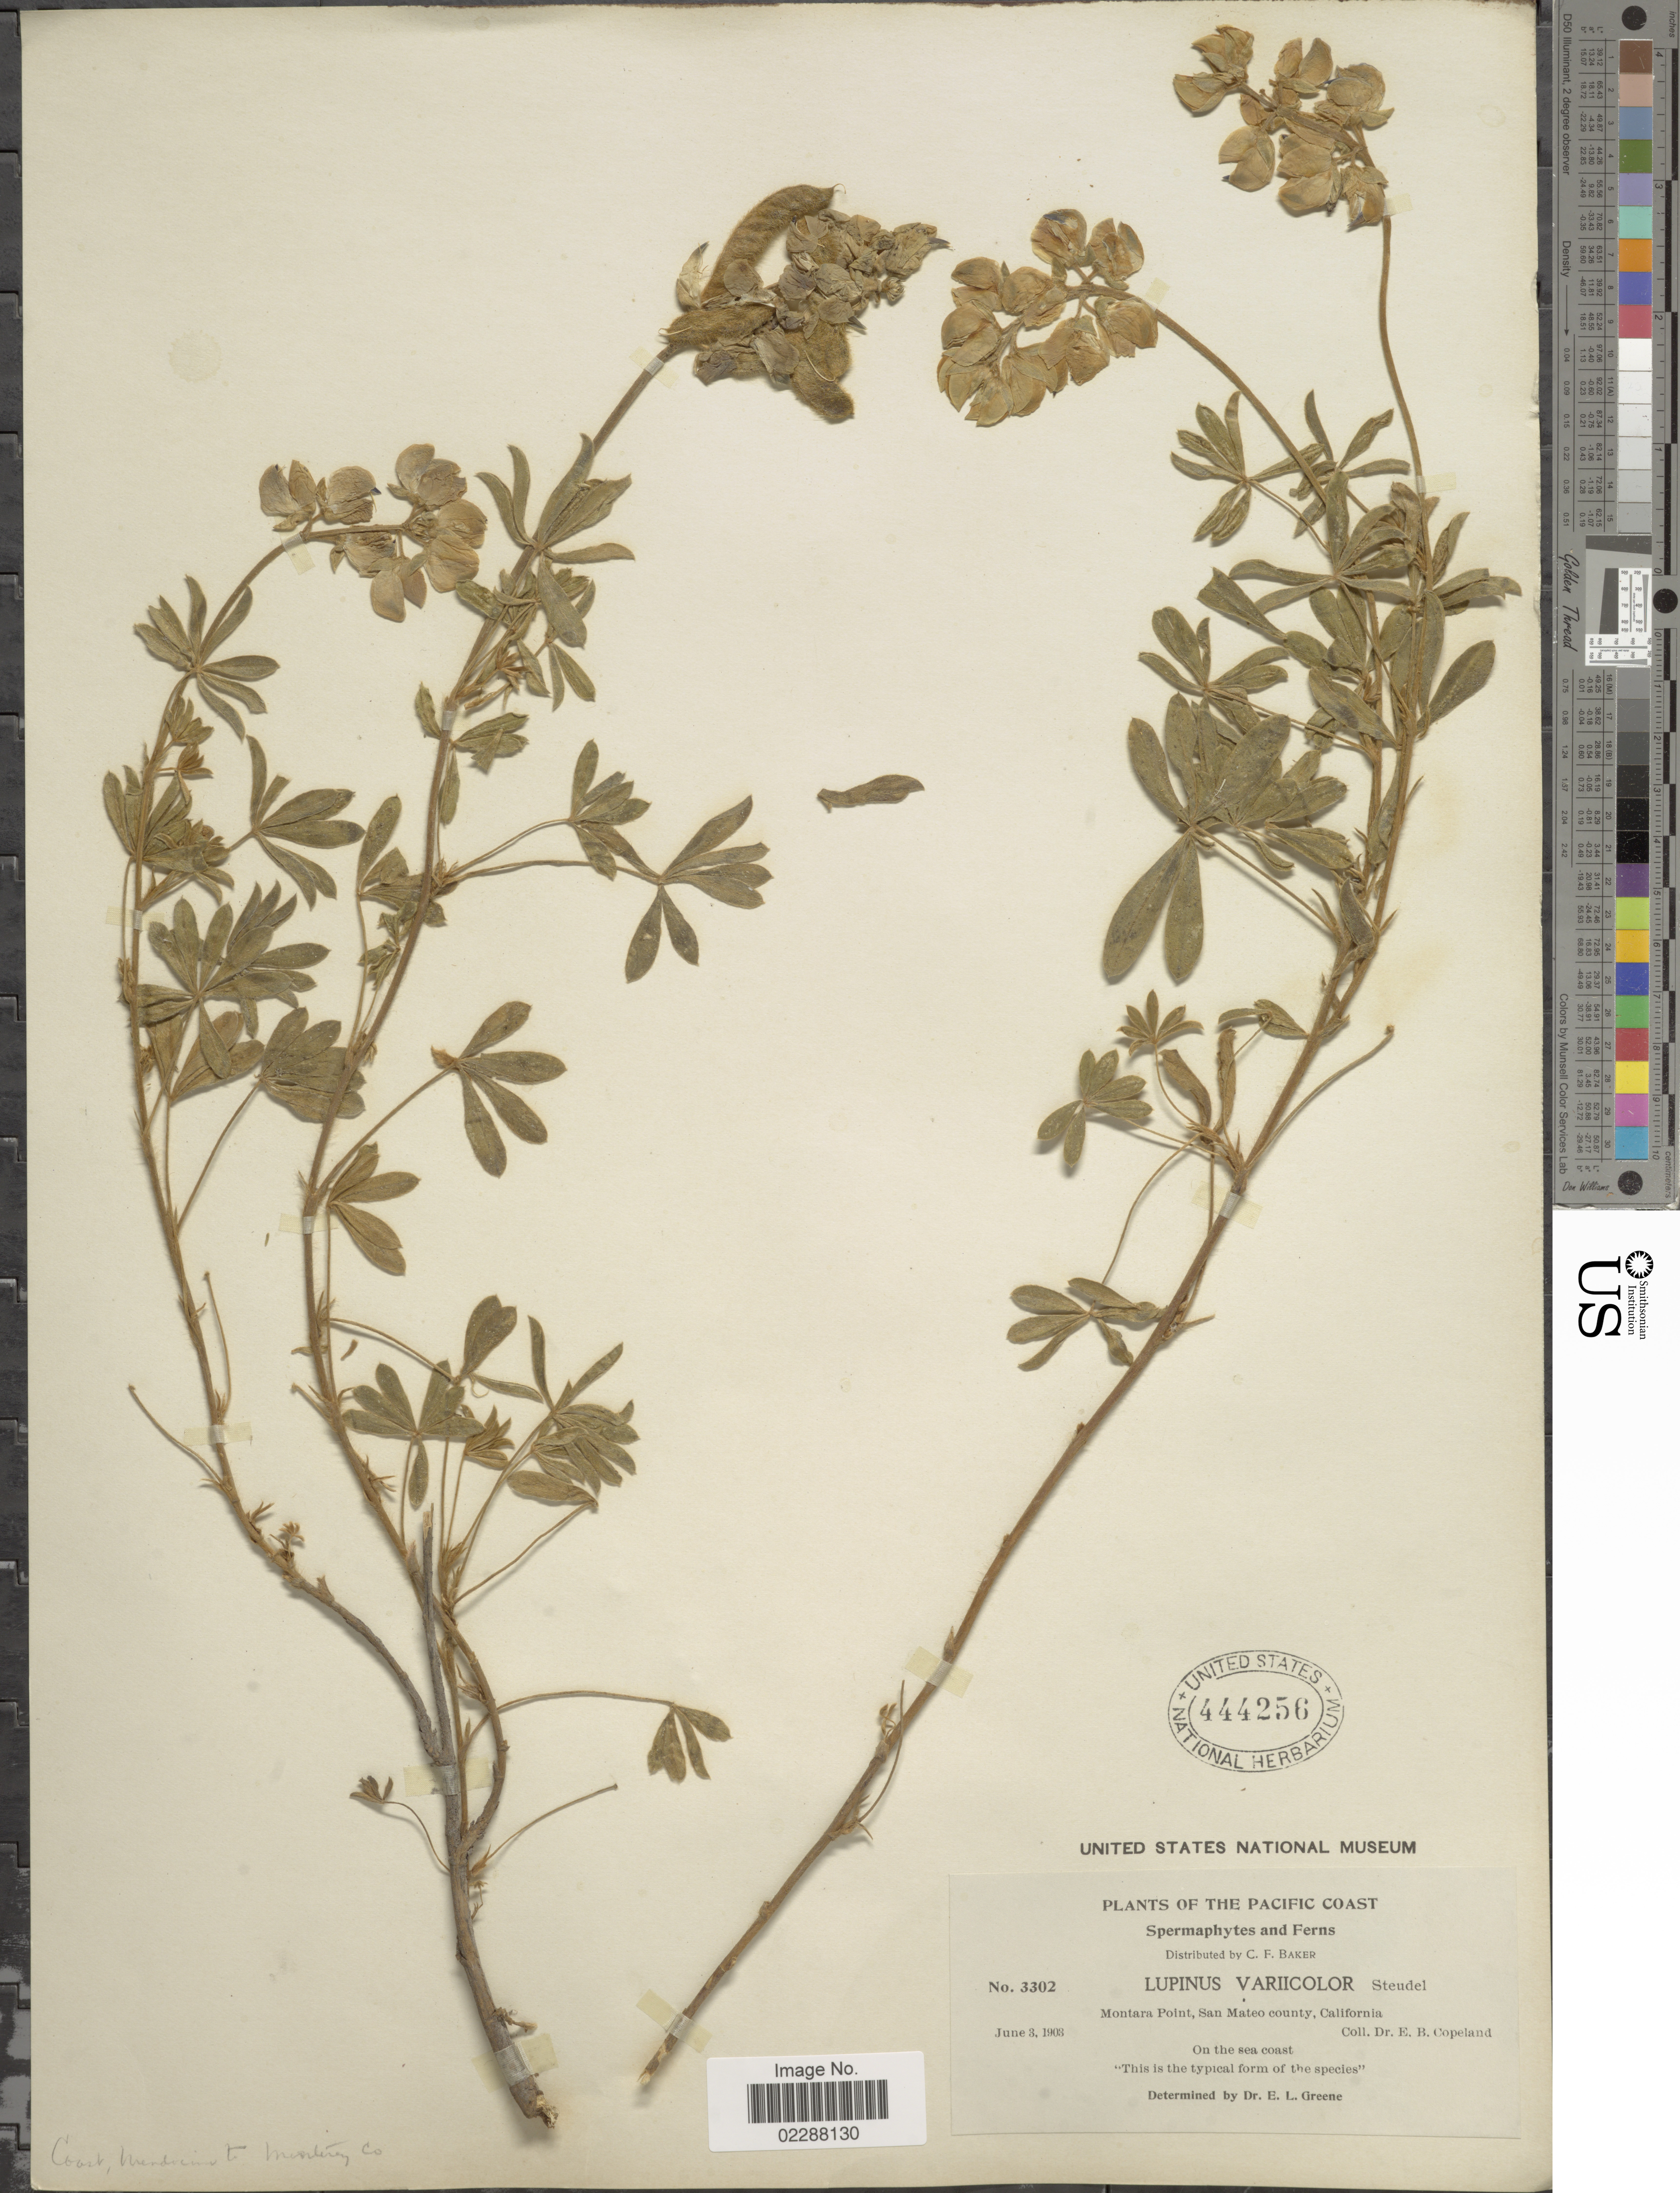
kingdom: Plantae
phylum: Tracheophyta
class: Magnoliopsida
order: Fabales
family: Fabaceae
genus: Lupinus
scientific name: Lupinus variicolor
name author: Steud.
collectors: E. B. Copeland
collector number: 3302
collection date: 1903-06-03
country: United States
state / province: California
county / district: San Mateo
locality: Montara Point, San Mateo; county, California, ON the sea coast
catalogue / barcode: US 444256